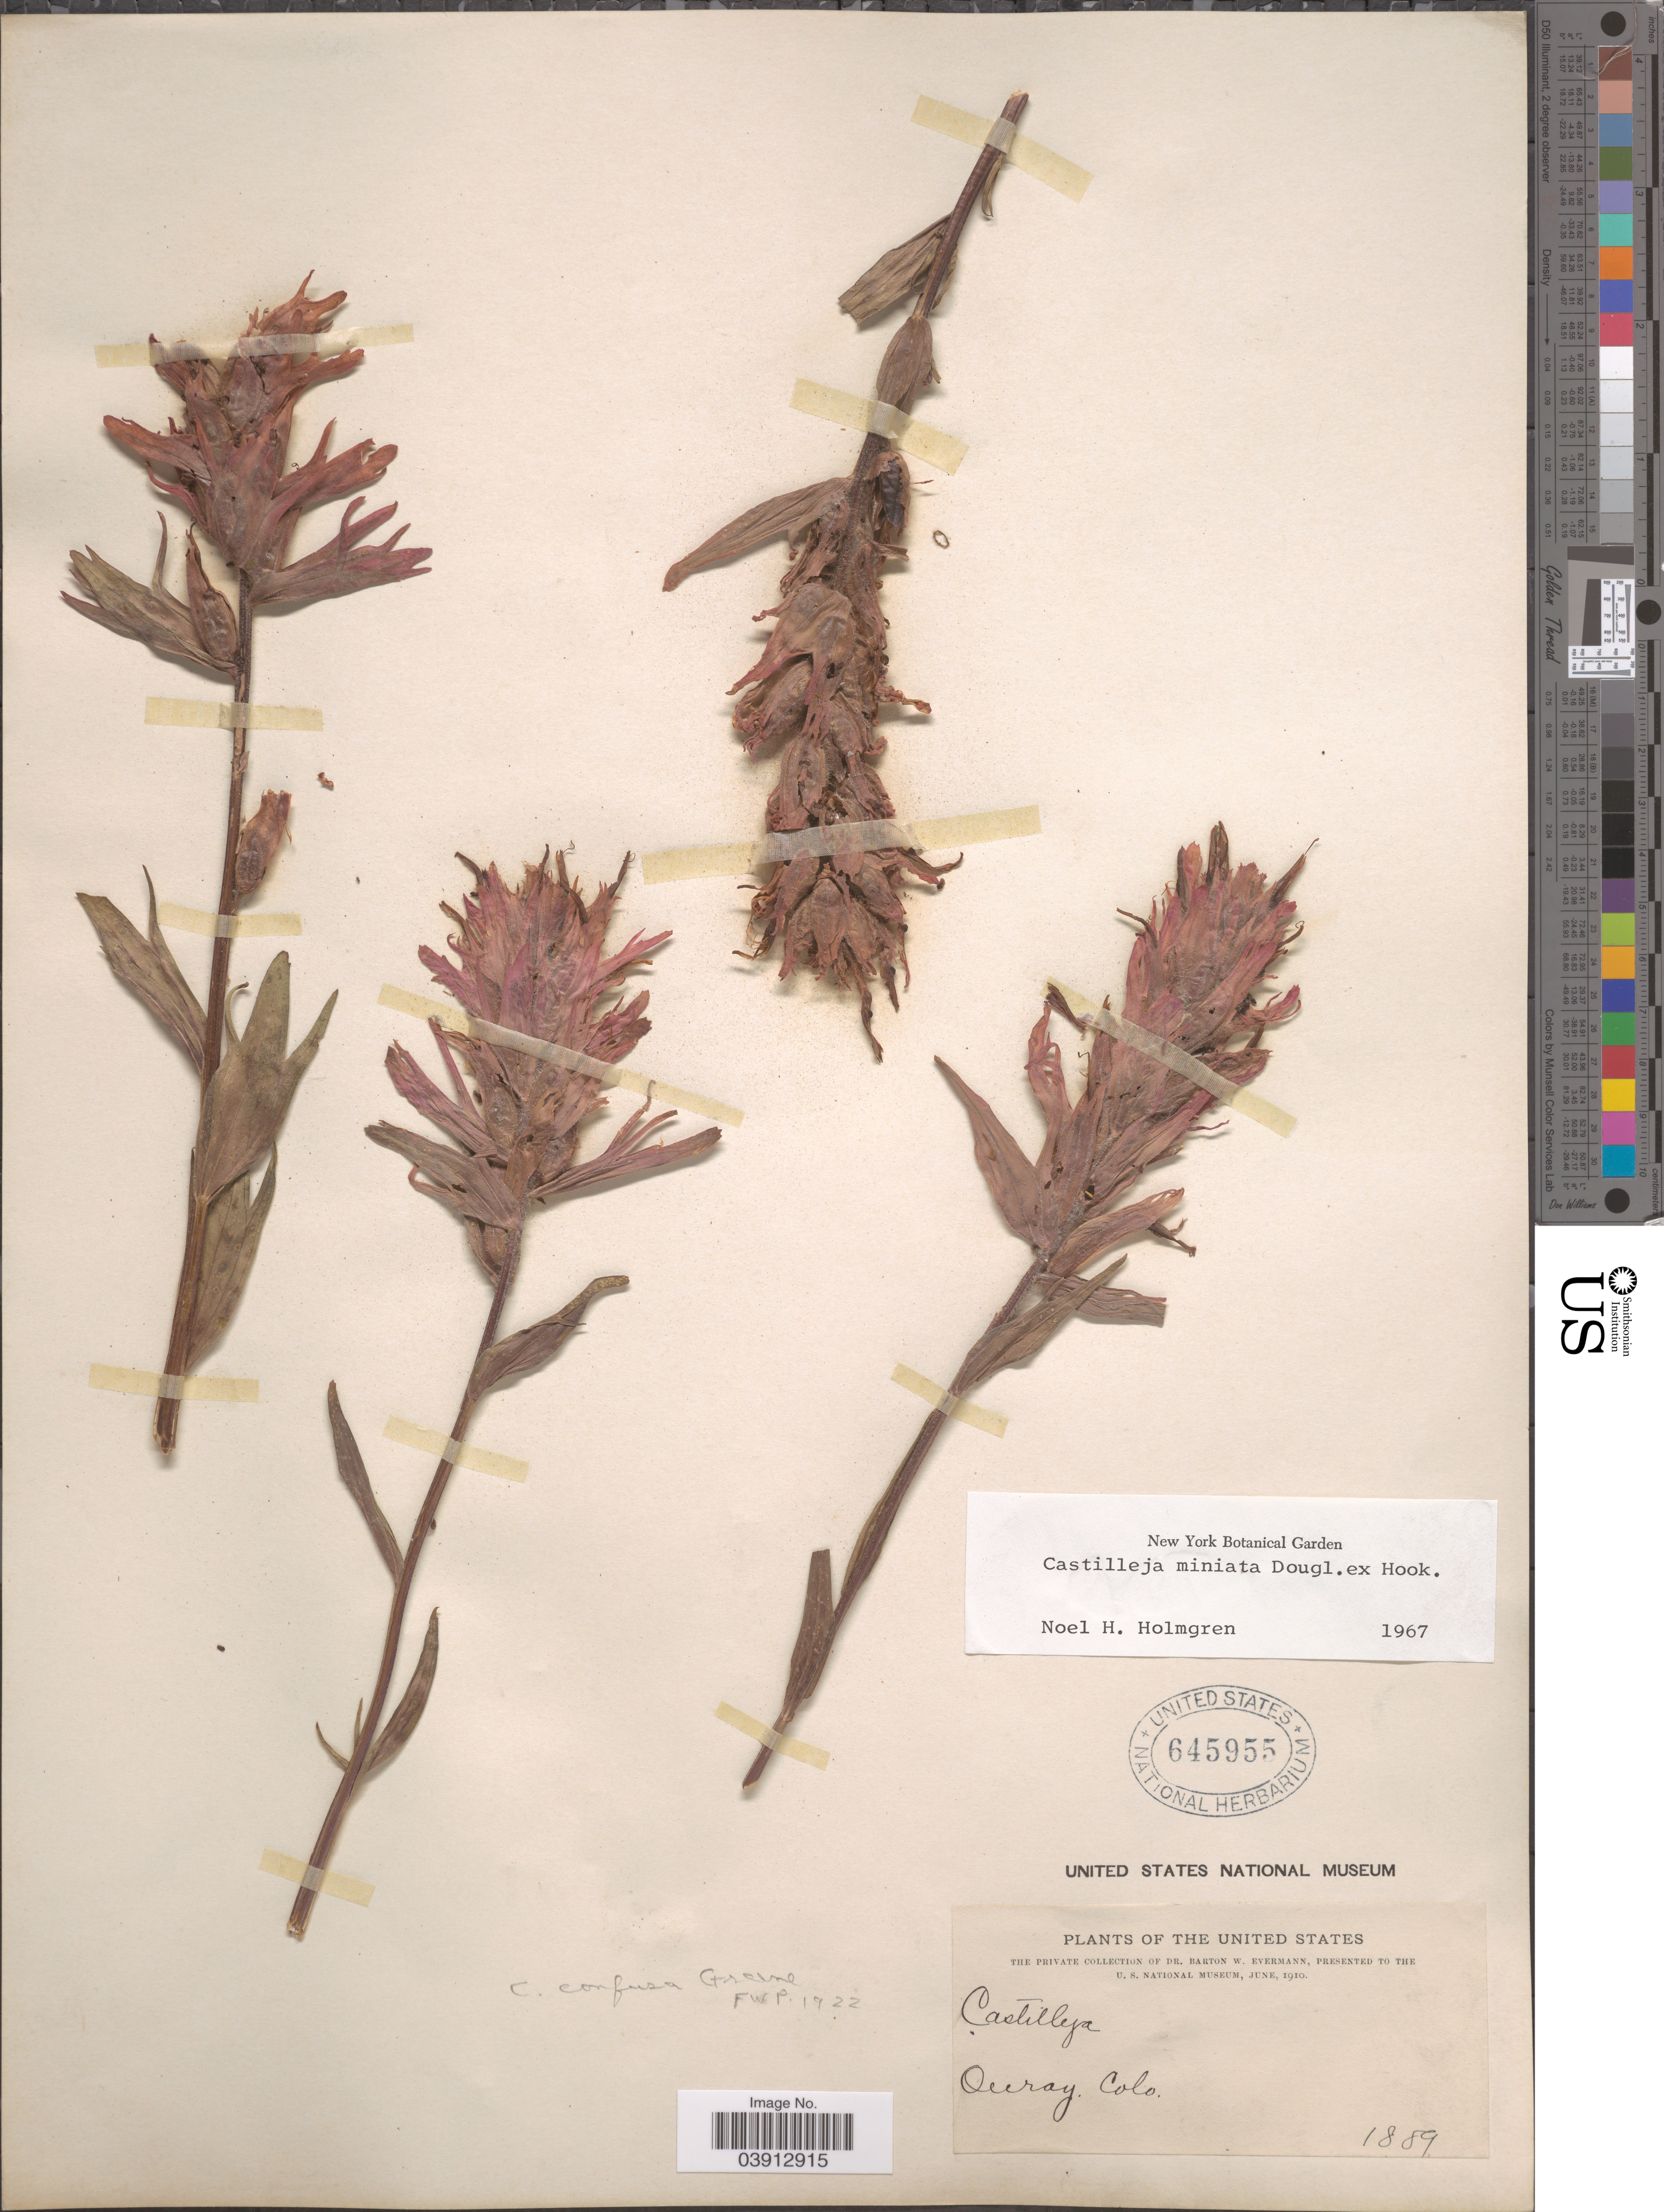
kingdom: Plantae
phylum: Tracheophyta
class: Magnoliopsida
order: Lamiales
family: Orobanchaceae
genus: Castilleja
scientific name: Castilleja miniata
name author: Douglas ex Hook.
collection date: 1889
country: United States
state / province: Colorado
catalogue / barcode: US 645955